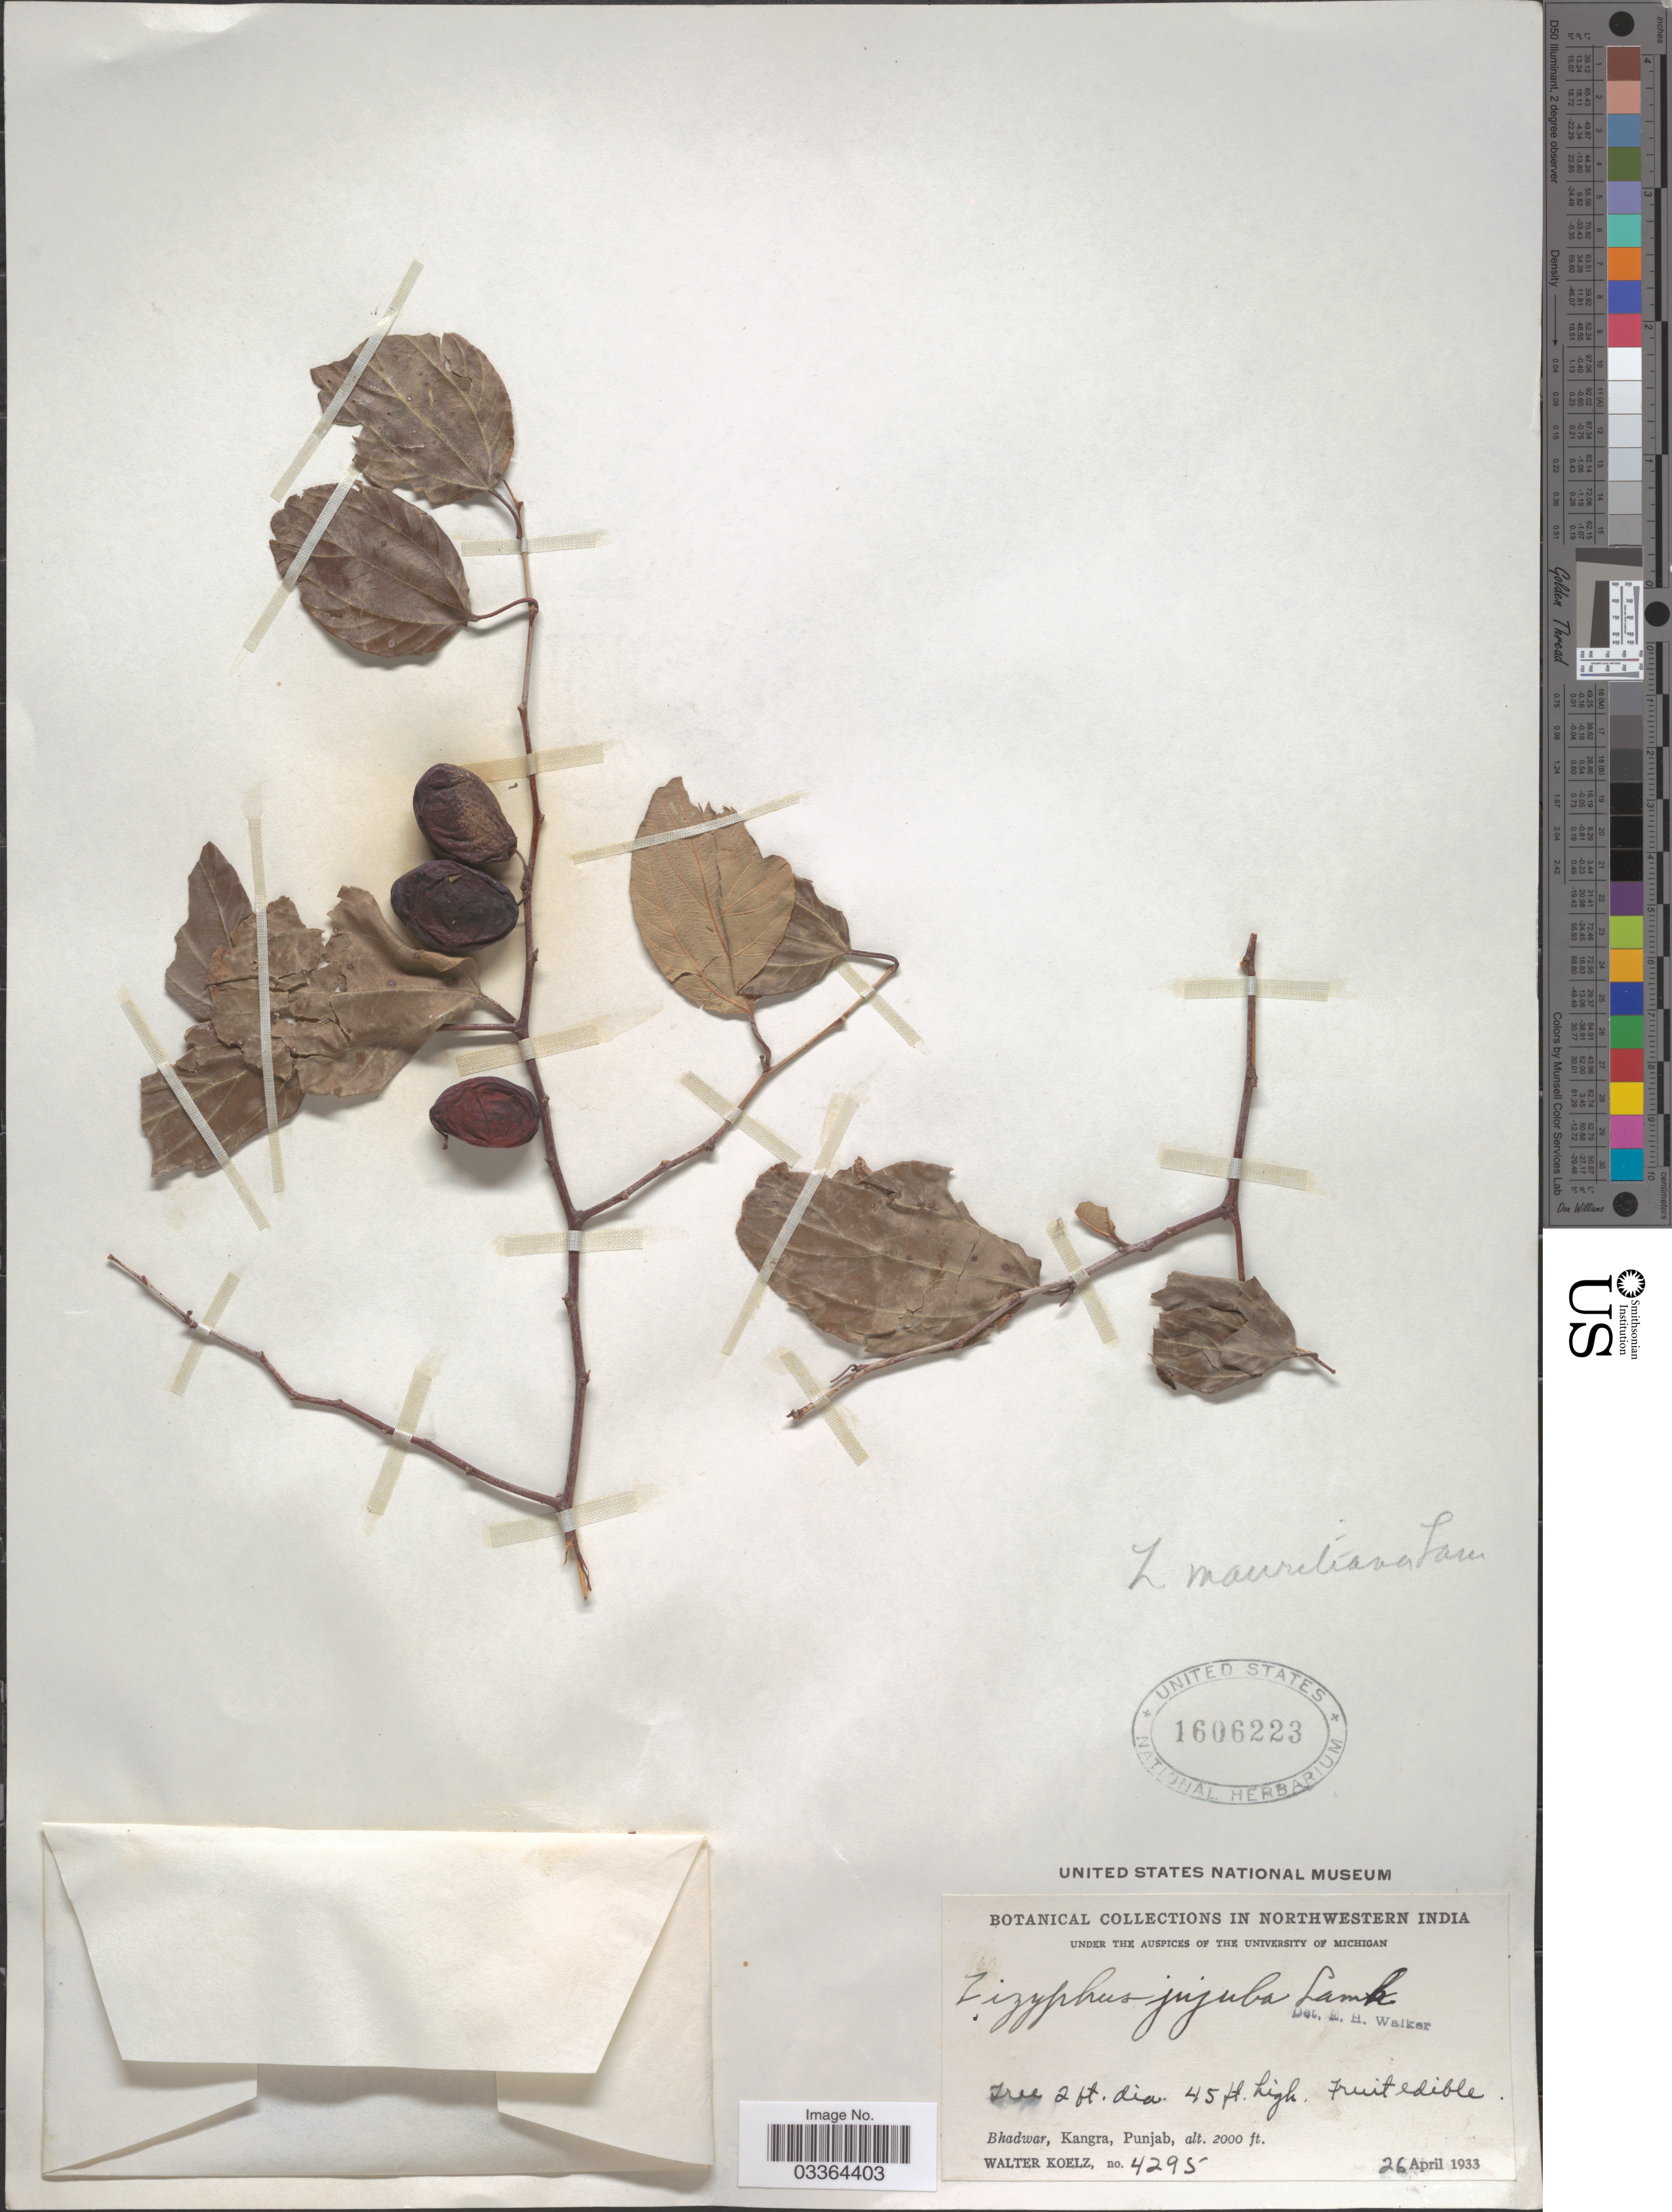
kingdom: Plantae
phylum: Tracheophyta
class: Magnoliopsida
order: Rosales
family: Rhamnaceae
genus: Ziziphus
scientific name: Ziziphus mauritiana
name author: Lam.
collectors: W. N. Koelz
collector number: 4295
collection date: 1933-04-26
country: India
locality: Northwestern India. Bhadwar, Kangra.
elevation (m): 610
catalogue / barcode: US 1606223